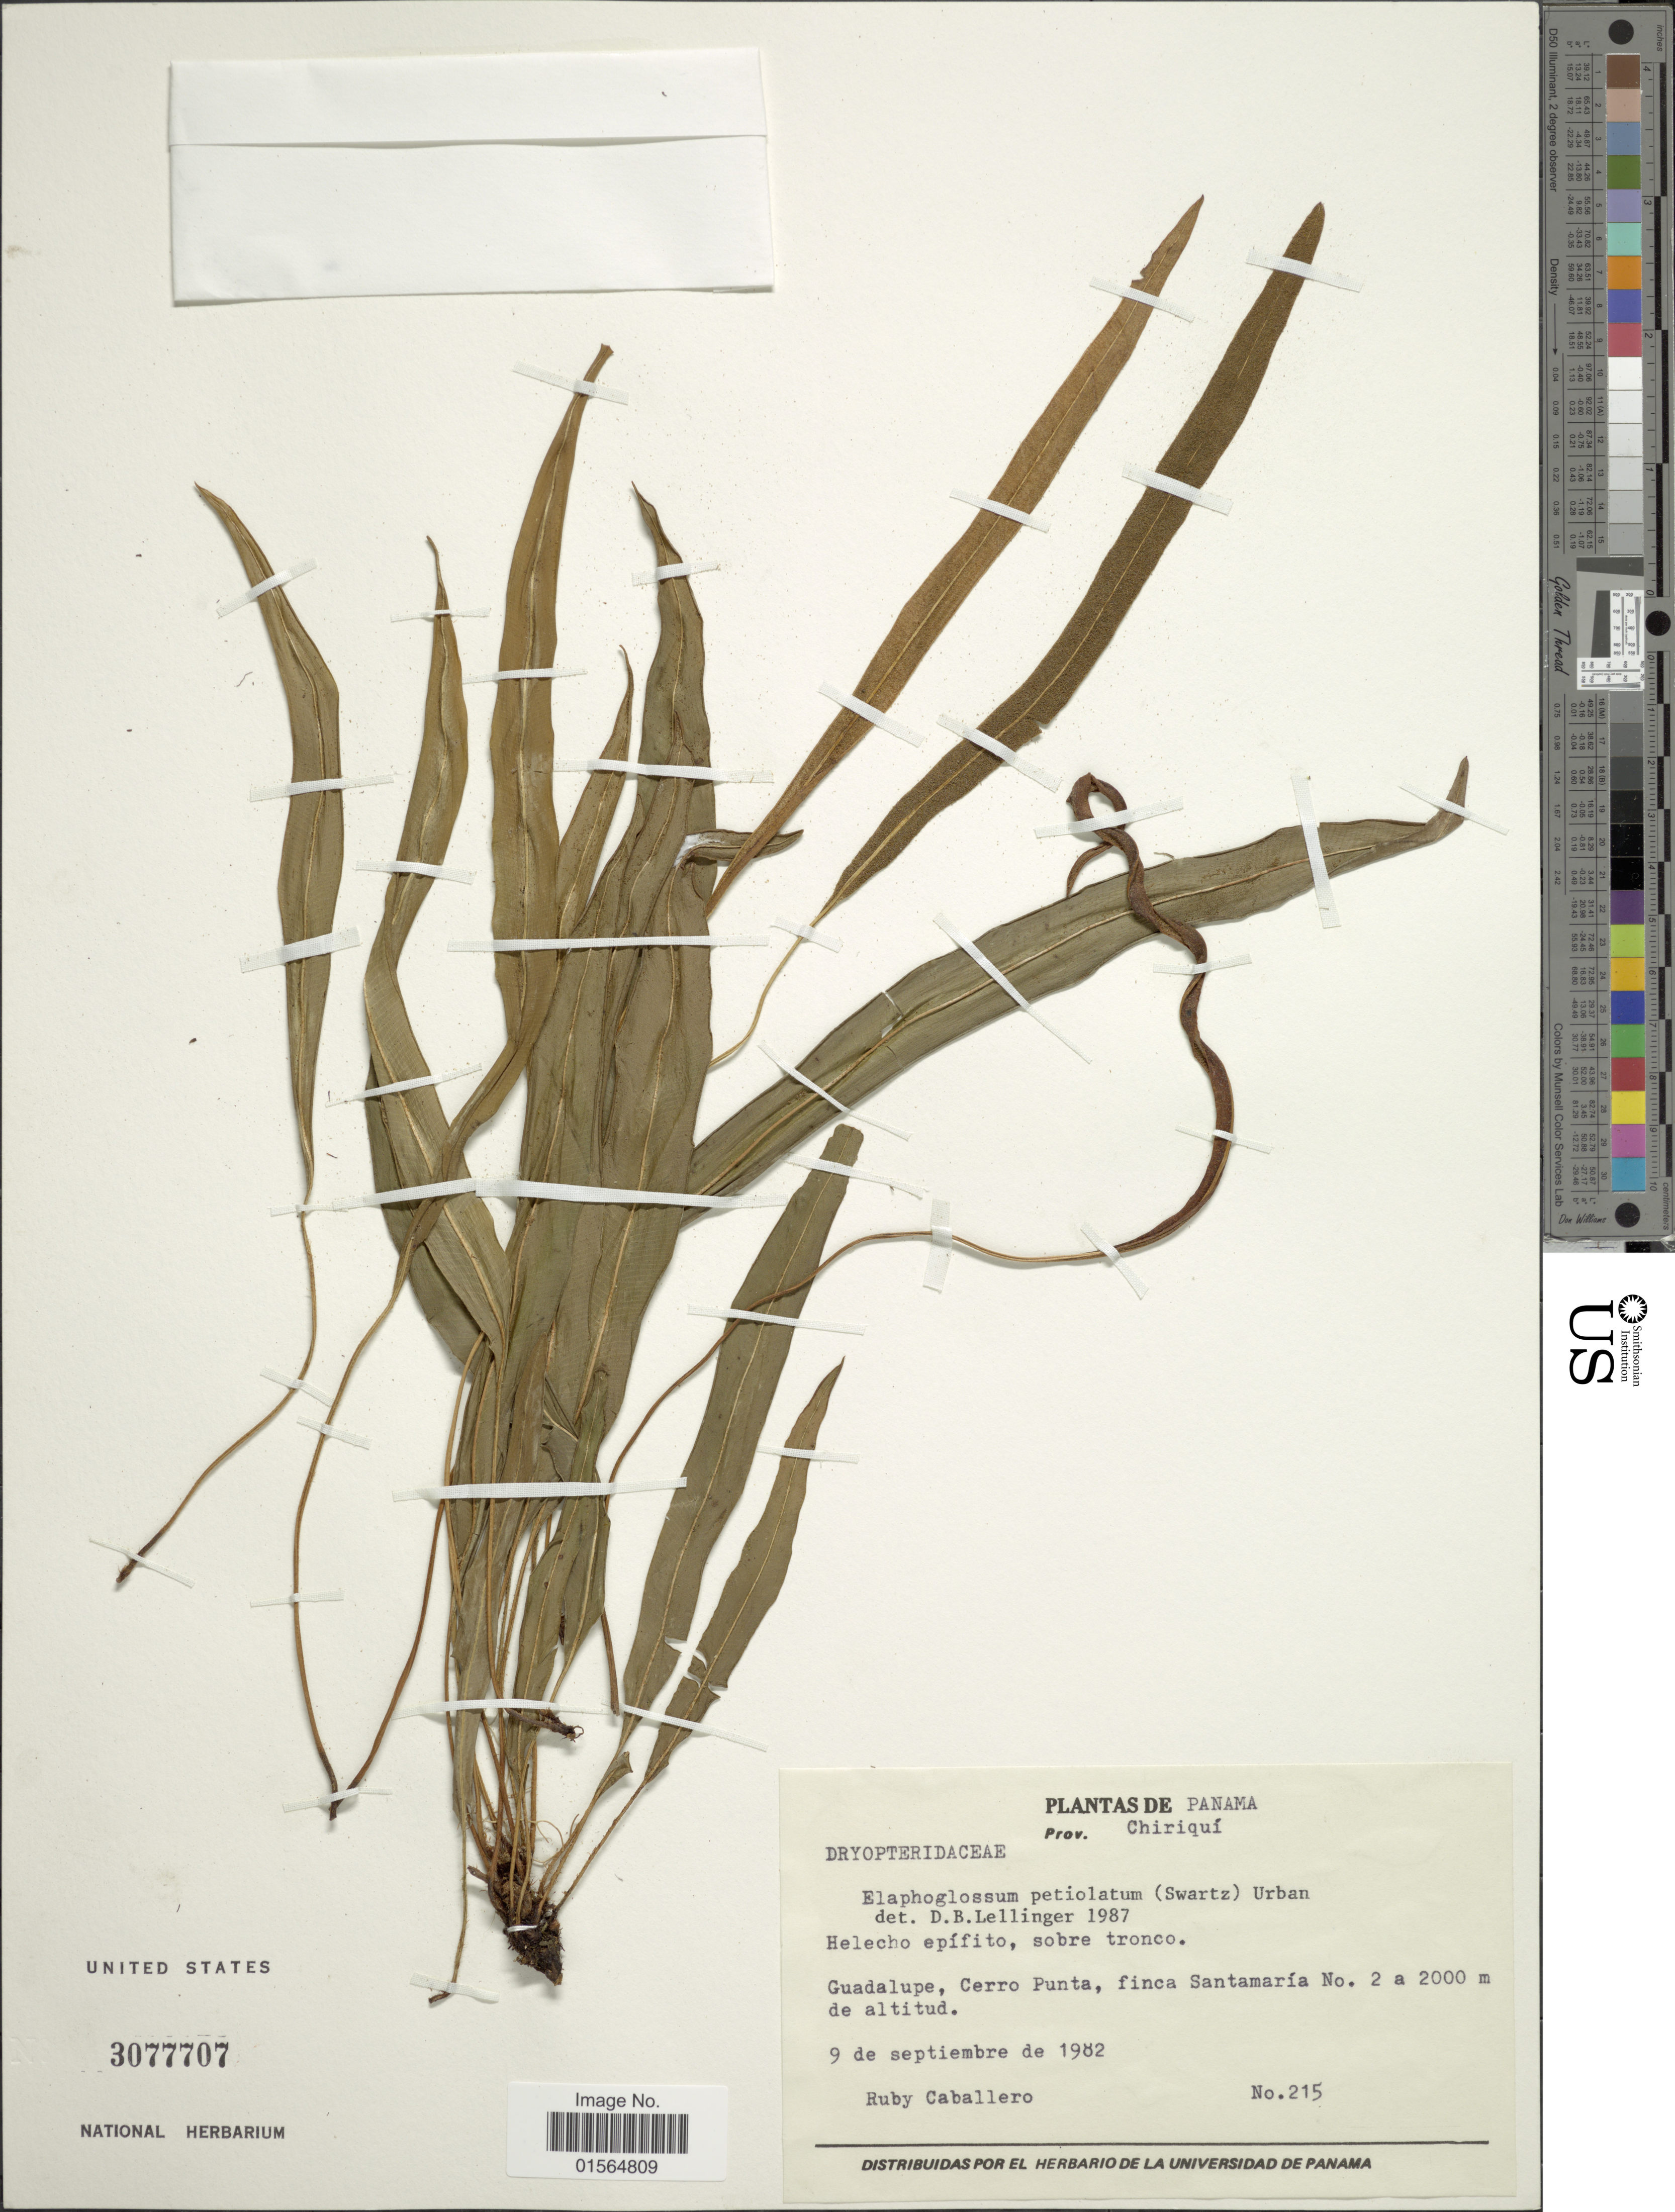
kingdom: Plantae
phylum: Tracheophyta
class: Polypodiopsida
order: Polypodiales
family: Dryopteridaceae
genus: Elaphoglossum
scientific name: Elaphoglossum petiolatum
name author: (Sw.) Urb.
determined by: Martinez-Becerril, Ana G.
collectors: R. Caballero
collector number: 215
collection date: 1982-09-09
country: Panama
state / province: Chiriqui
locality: Guadalupe, Cerro Punta, finca Santamaria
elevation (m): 2000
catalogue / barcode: US 3077707